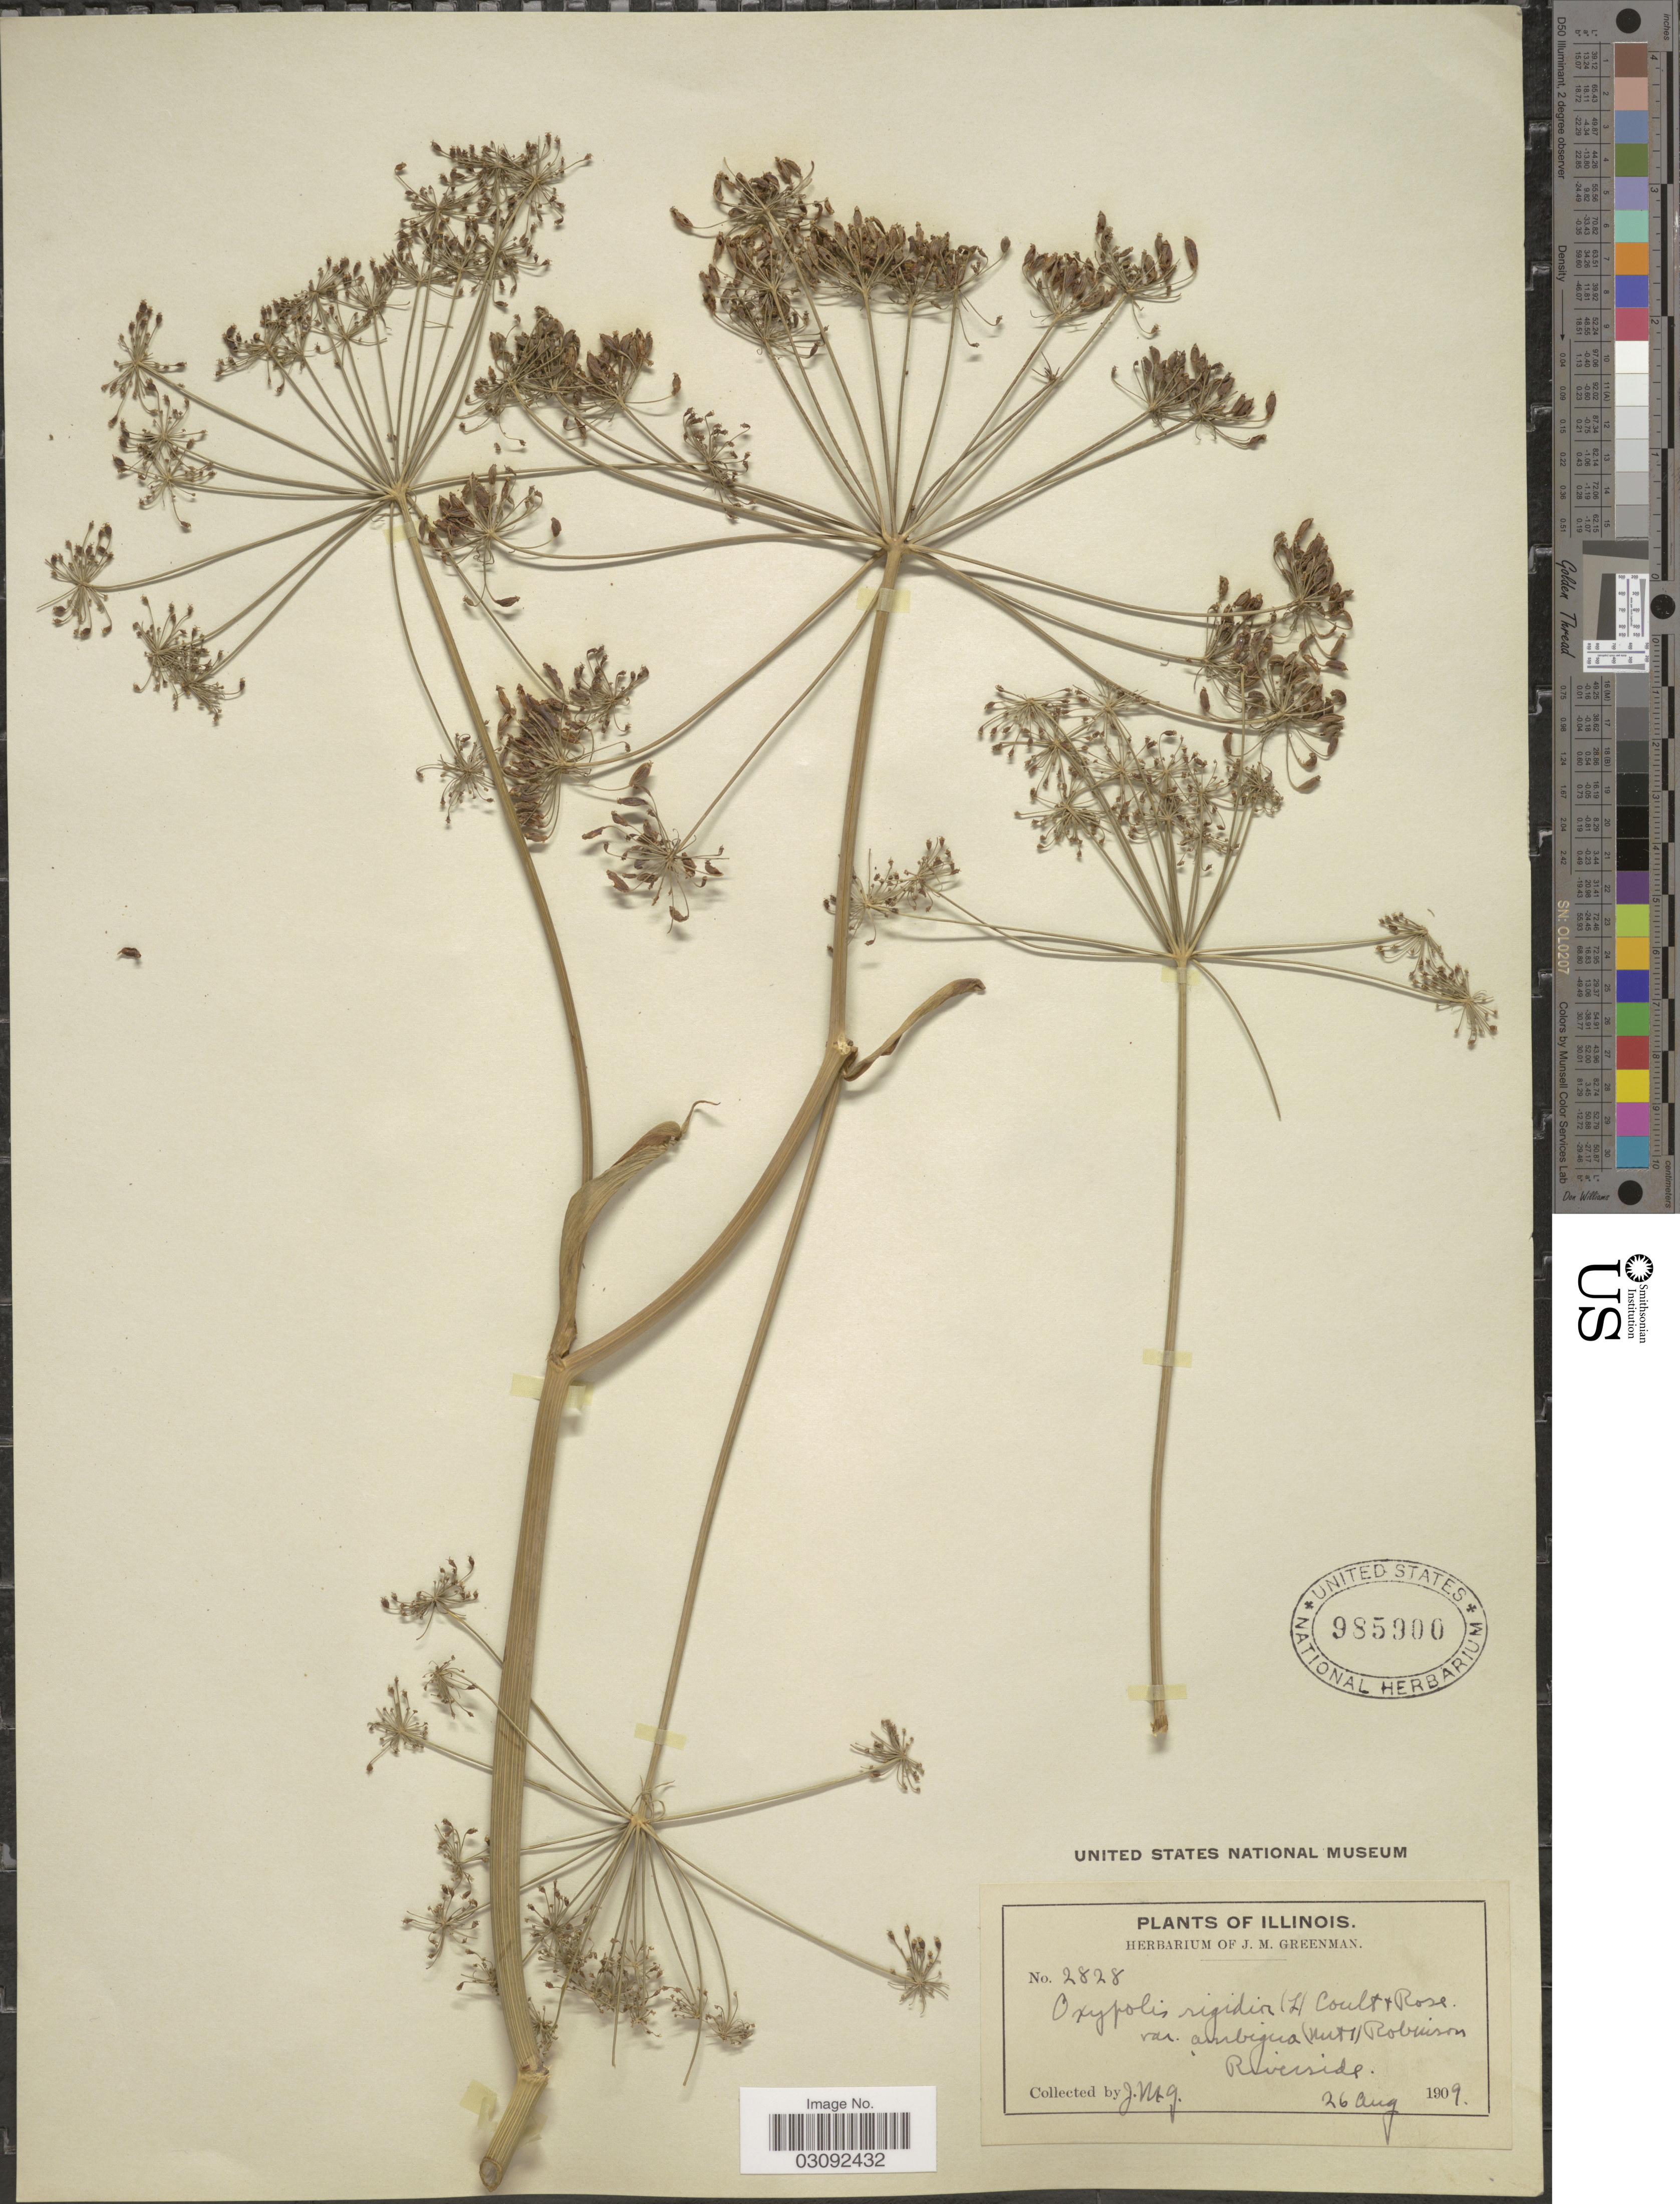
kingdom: Plantae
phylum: Tracheophyta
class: Magnoliopsida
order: Apiales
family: Apiaceae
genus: Oxypolis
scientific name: Oxypolis rigidior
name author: (L.) Raf.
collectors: J. M. Greenman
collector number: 2828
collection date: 1909-08-26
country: United States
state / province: Illinois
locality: Riverside.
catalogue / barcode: US 985900